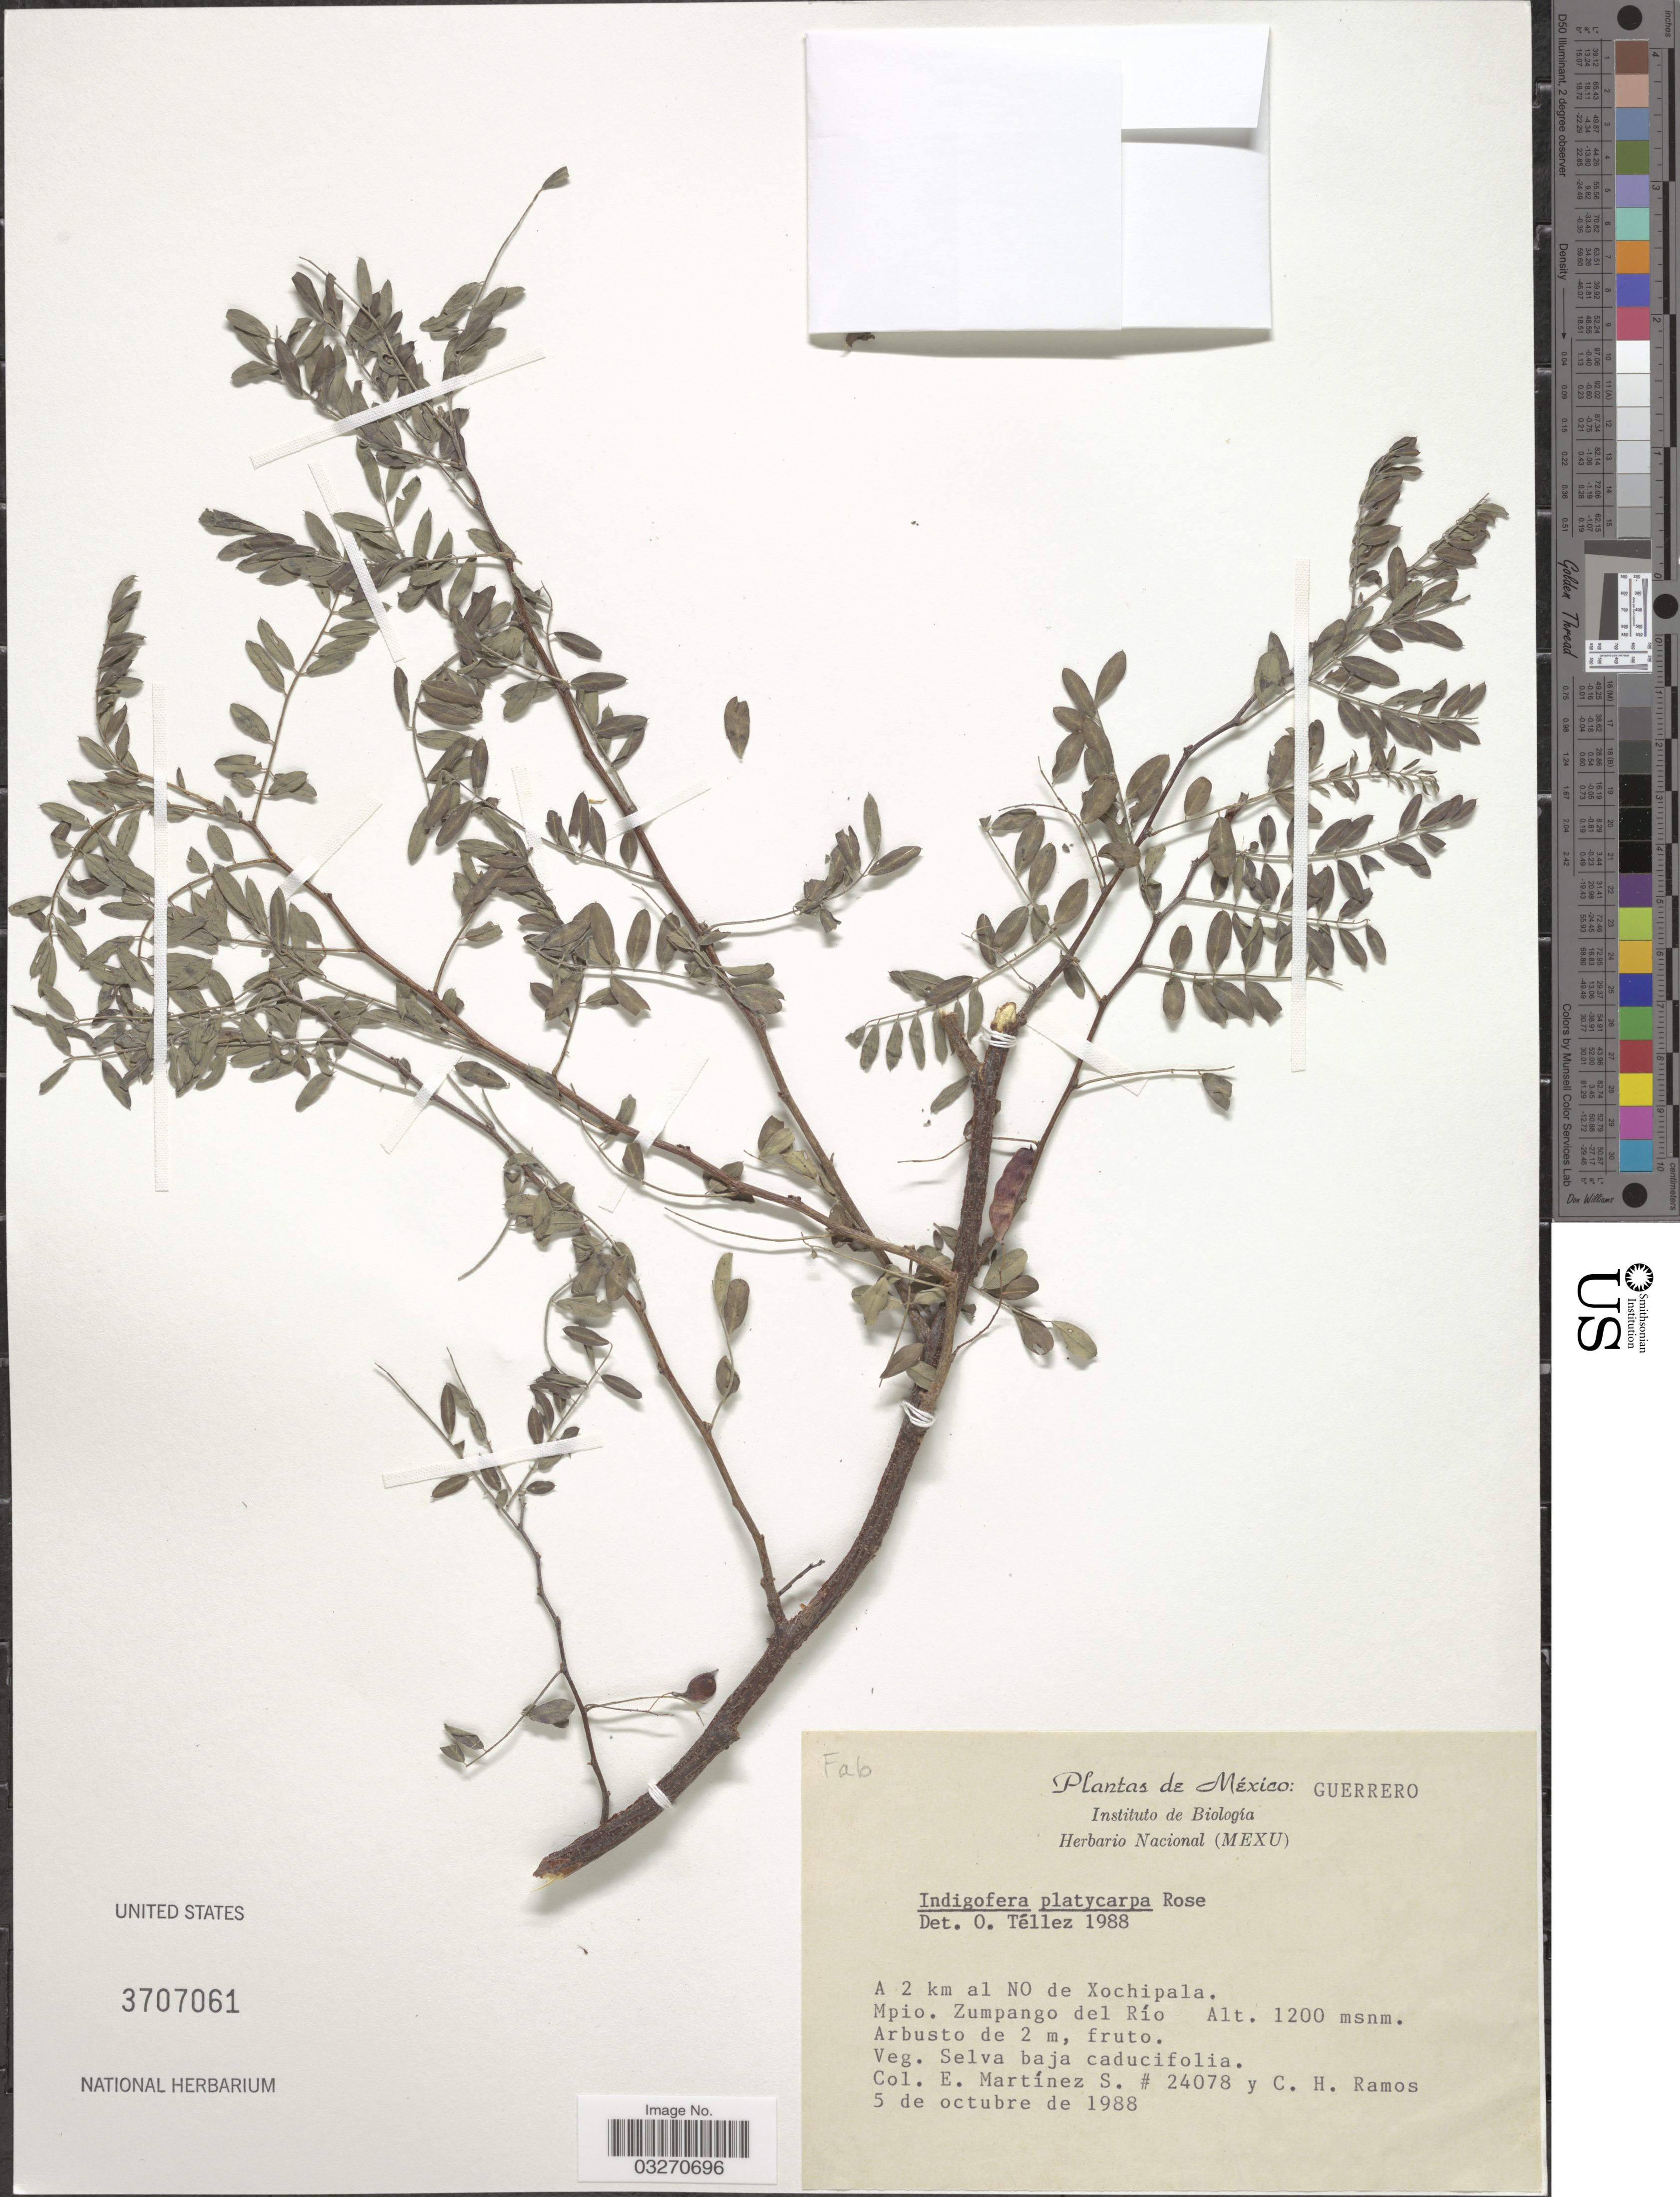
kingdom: Plantae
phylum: Tracheophyta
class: Magnoliopsida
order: Fabales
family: Fabaceae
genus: Indigofera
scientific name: Indigofera platycarpa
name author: Rose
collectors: E. M. Martínez S. & C. H. Ramos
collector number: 24078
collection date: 1988-10-05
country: Mexico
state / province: Guerrero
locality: A 2 km al NO de Xochipala. Mpio. Zumpango del Río.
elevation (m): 1200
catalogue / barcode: US 3707061